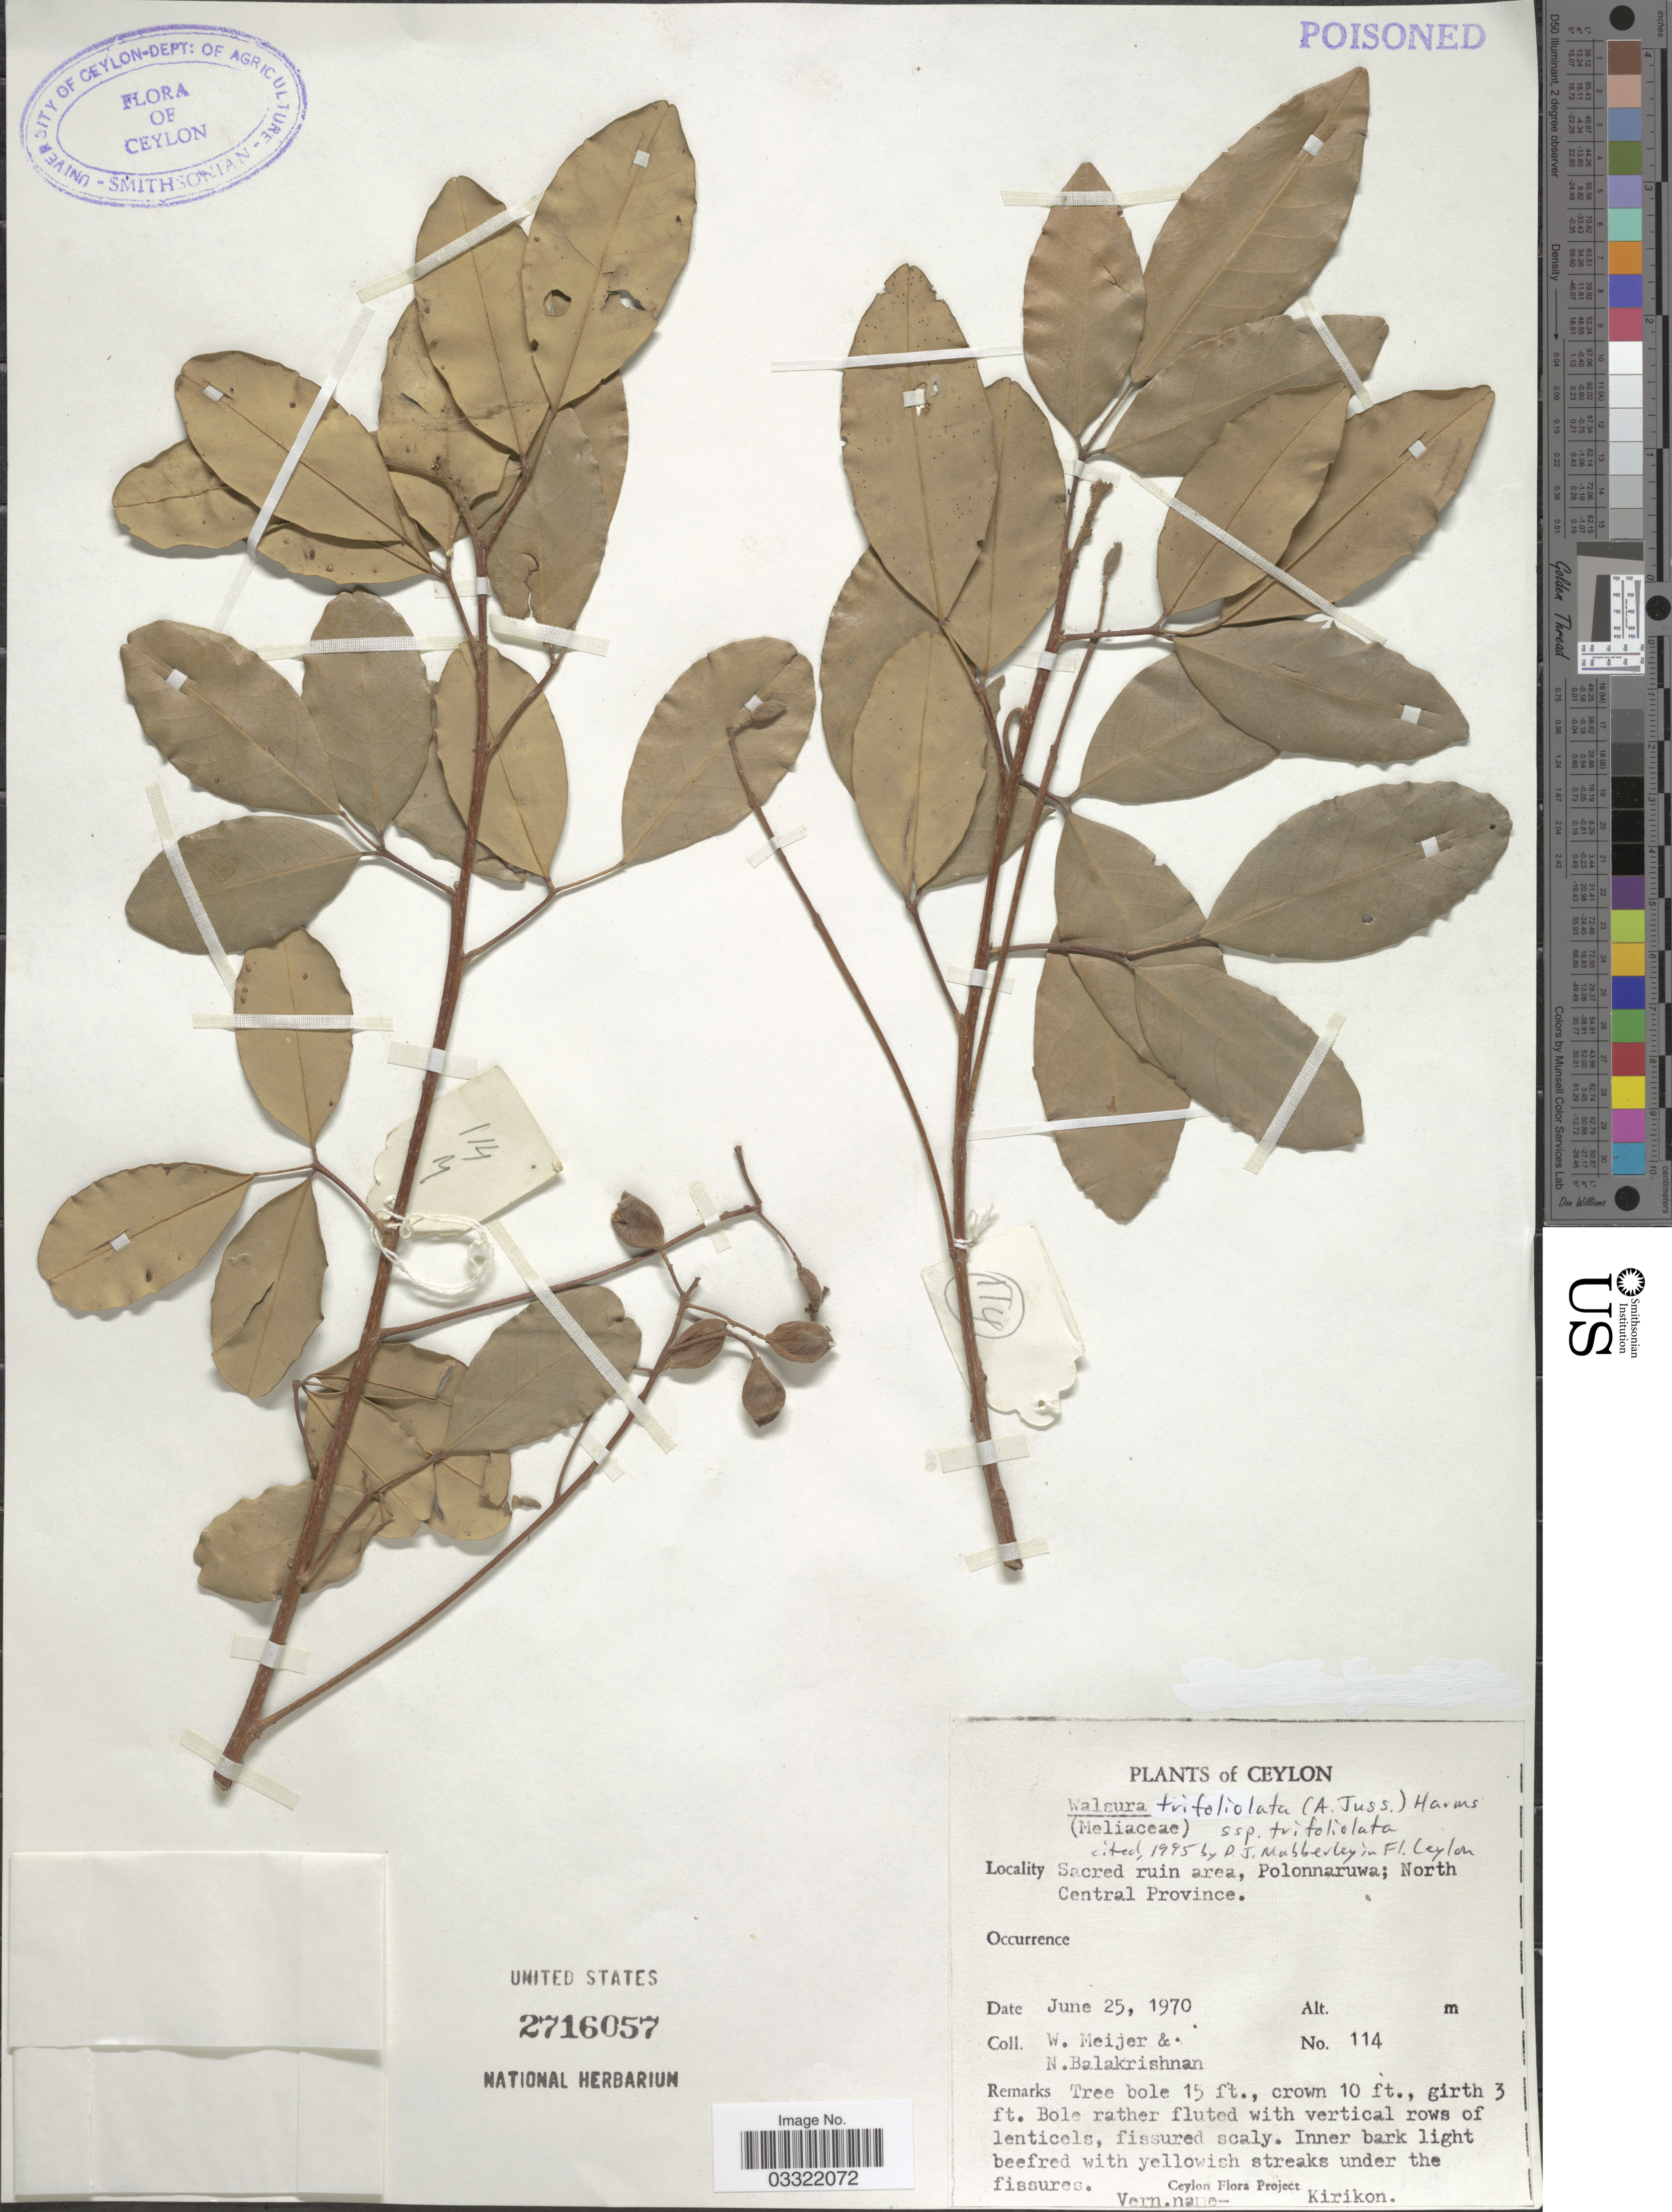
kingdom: Plantae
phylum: Tracheophyta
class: Magnoliopsida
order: Sapindales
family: Meliaceae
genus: Walsura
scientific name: Walsura trifoliolata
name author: (A. Juss.) Harms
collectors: W. Meijer & N. Balakrishnan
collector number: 114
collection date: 1970-06-25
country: Sri Lanka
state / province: North Central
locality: Ceylon, Sacred ruin area, Polonnaruwa.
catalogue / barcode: US 2716057